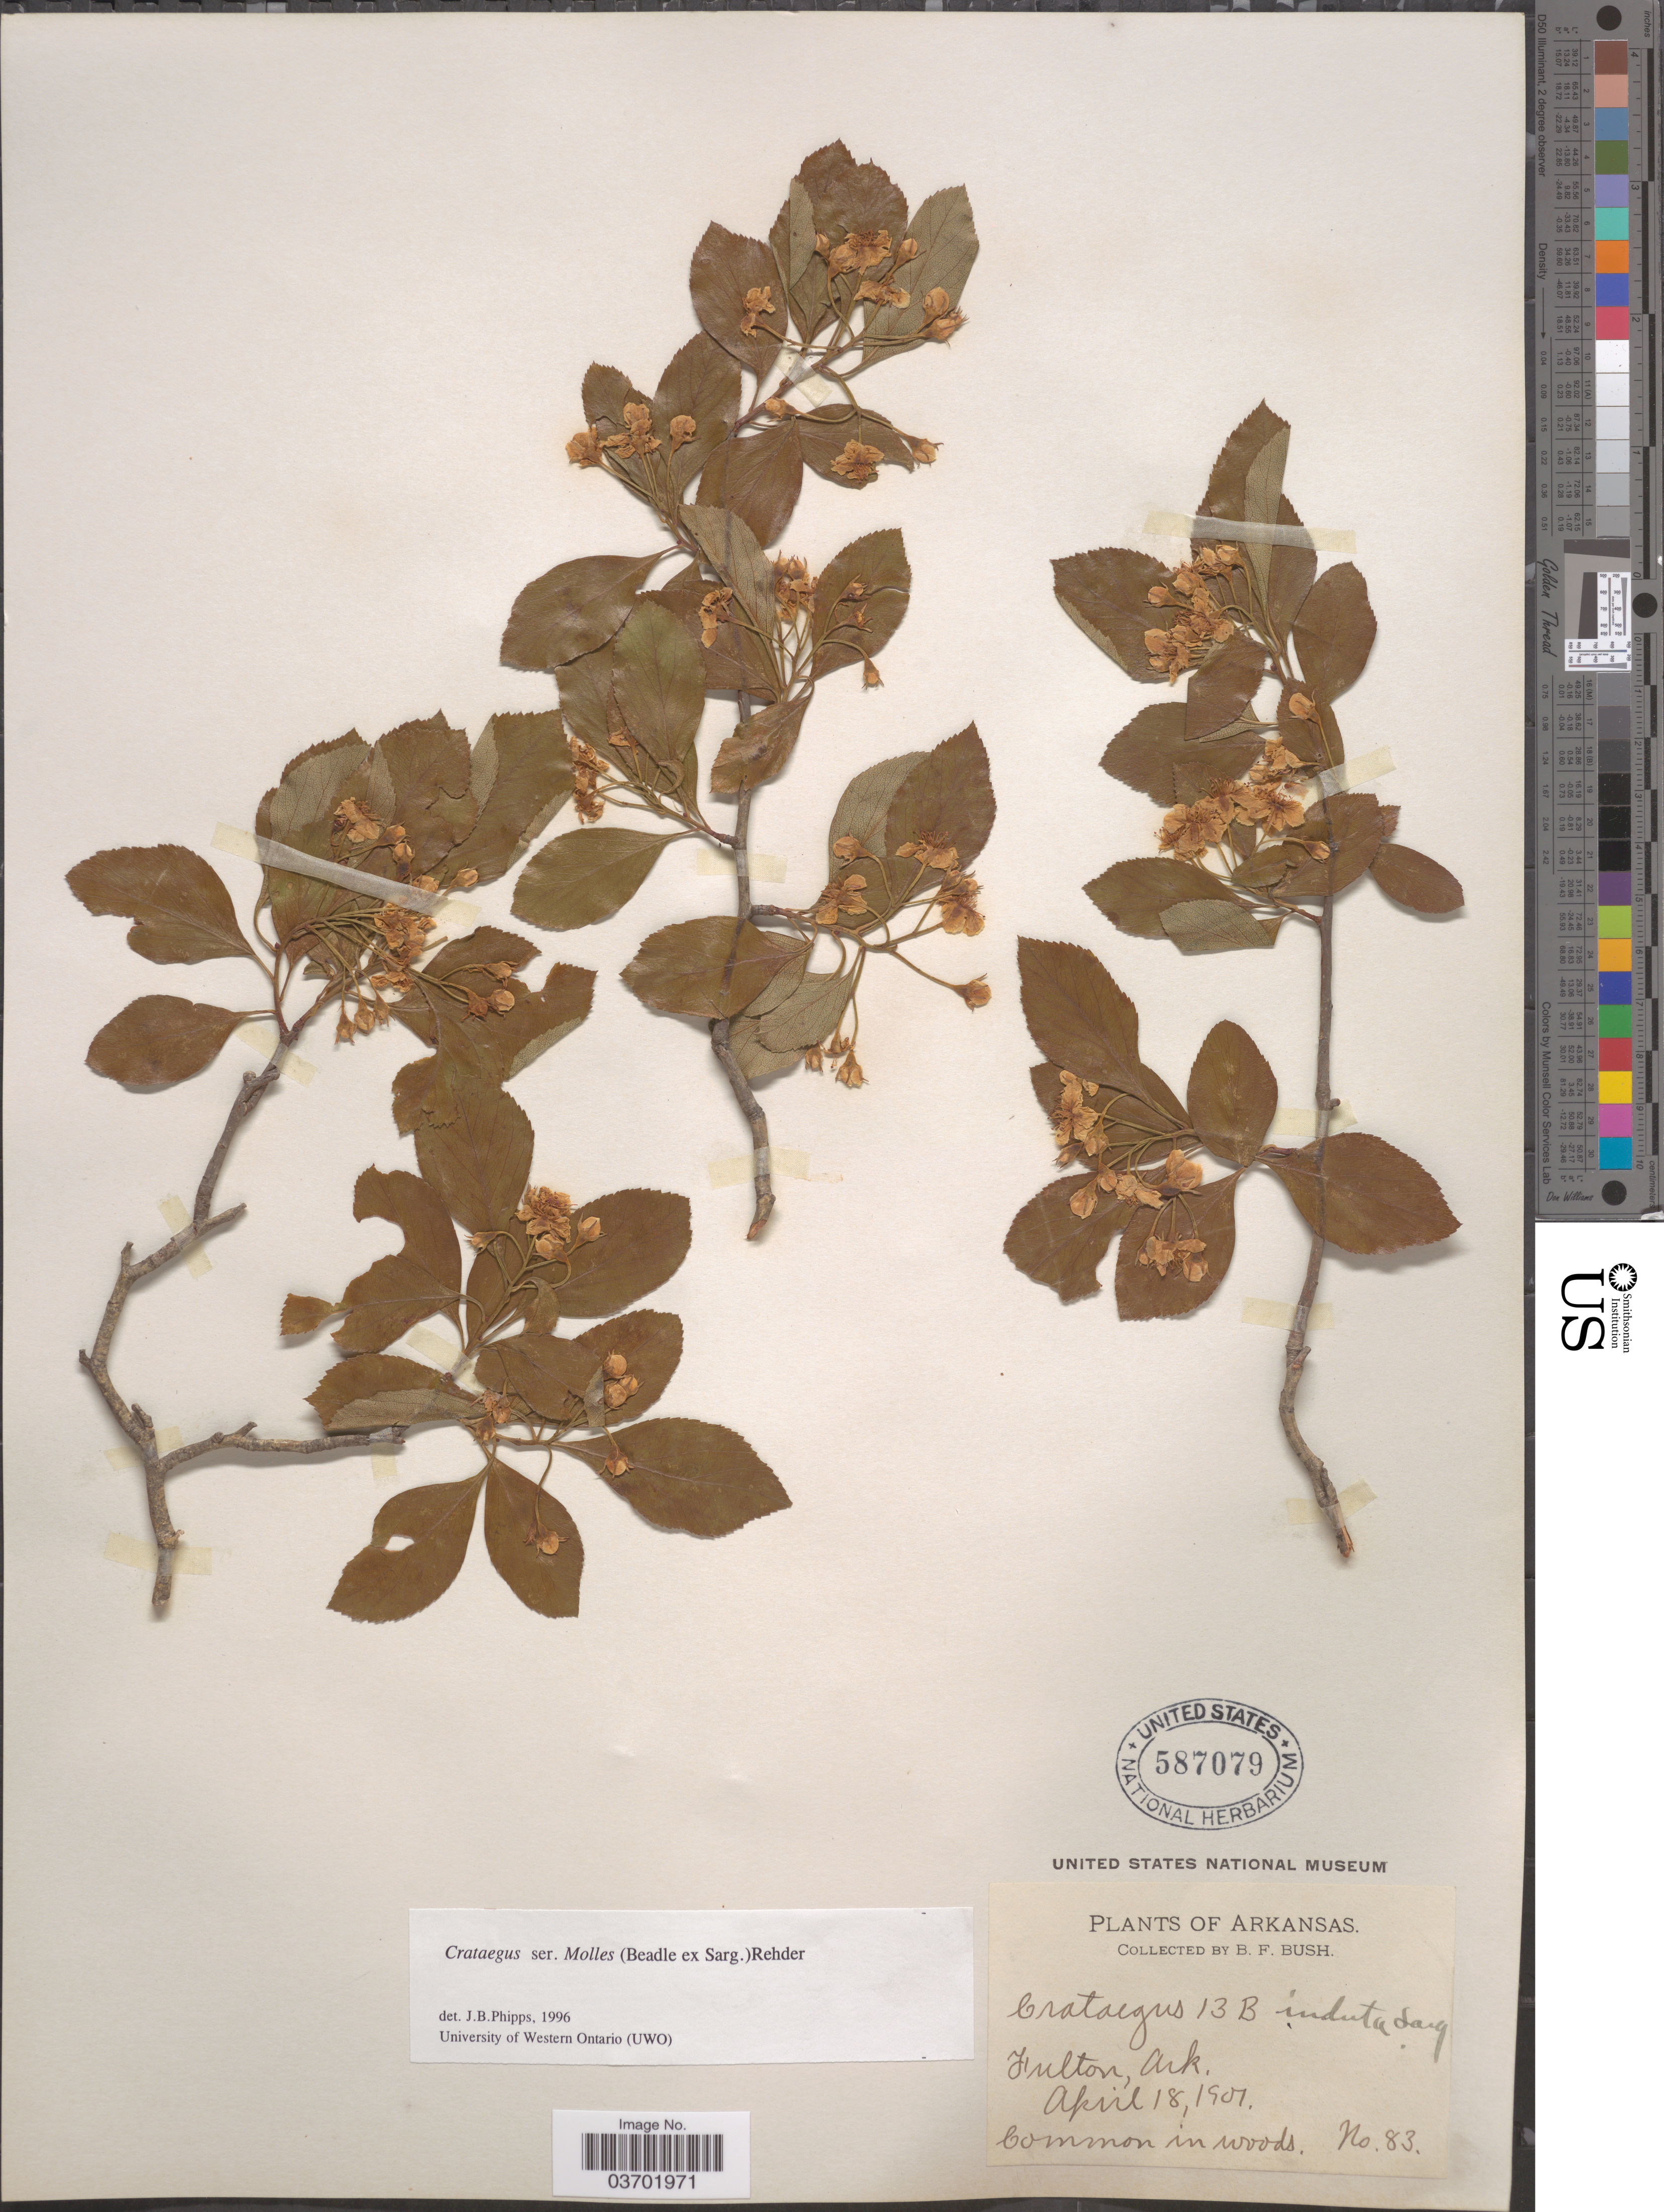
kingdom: Plantae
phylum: Tracheophyta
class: Magnoliopsida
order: Rosales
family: Rosaceae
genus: Crataegus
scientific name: Crataegus texana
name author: Buckley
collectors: B. F. Bush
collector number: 83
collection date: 1901-04-18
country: United States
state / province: Arkansas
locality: Fulton.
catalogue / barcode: US 587079